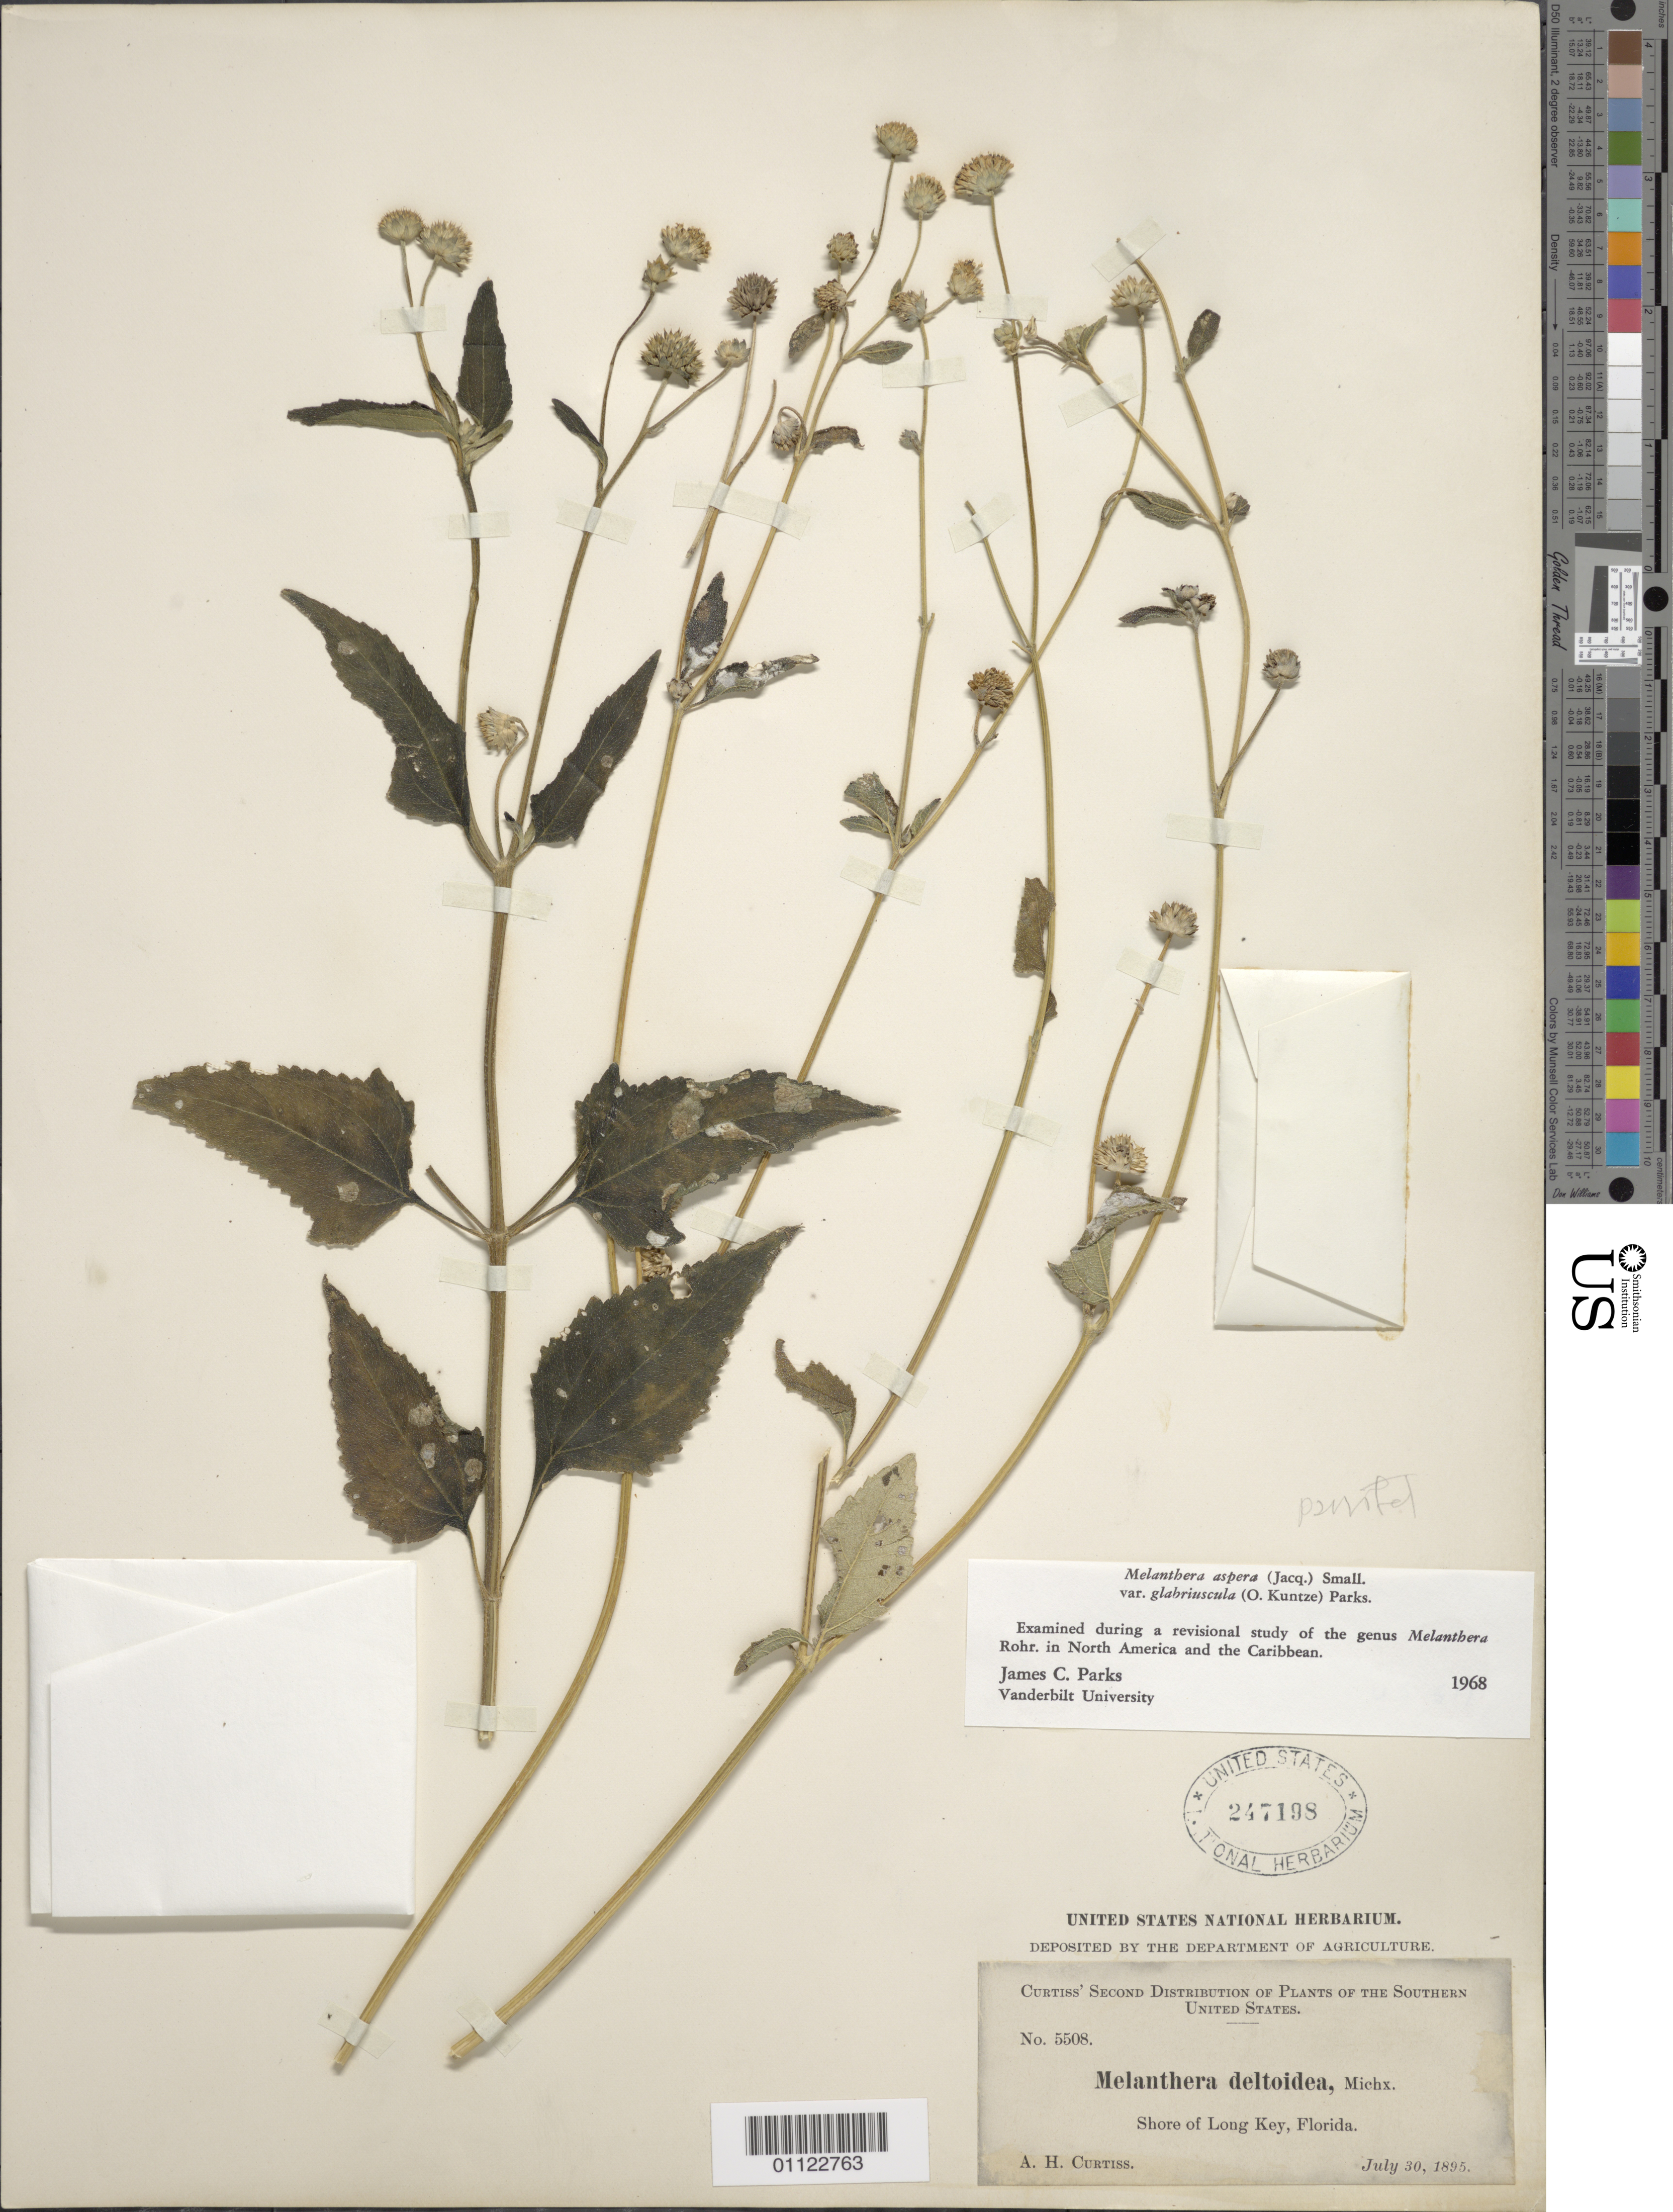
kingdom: Plantae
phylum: Tracheophyta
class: Magnoliopsida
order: Asterales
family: Asteraceae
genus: Melanthera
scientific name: Melanthera parvifolia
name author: Small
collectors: A. H. Curtiss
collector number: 5508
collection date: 1895-07-30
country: United States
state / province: Florida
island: Long Key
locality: Long Key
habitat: shores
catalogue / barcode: US 247198